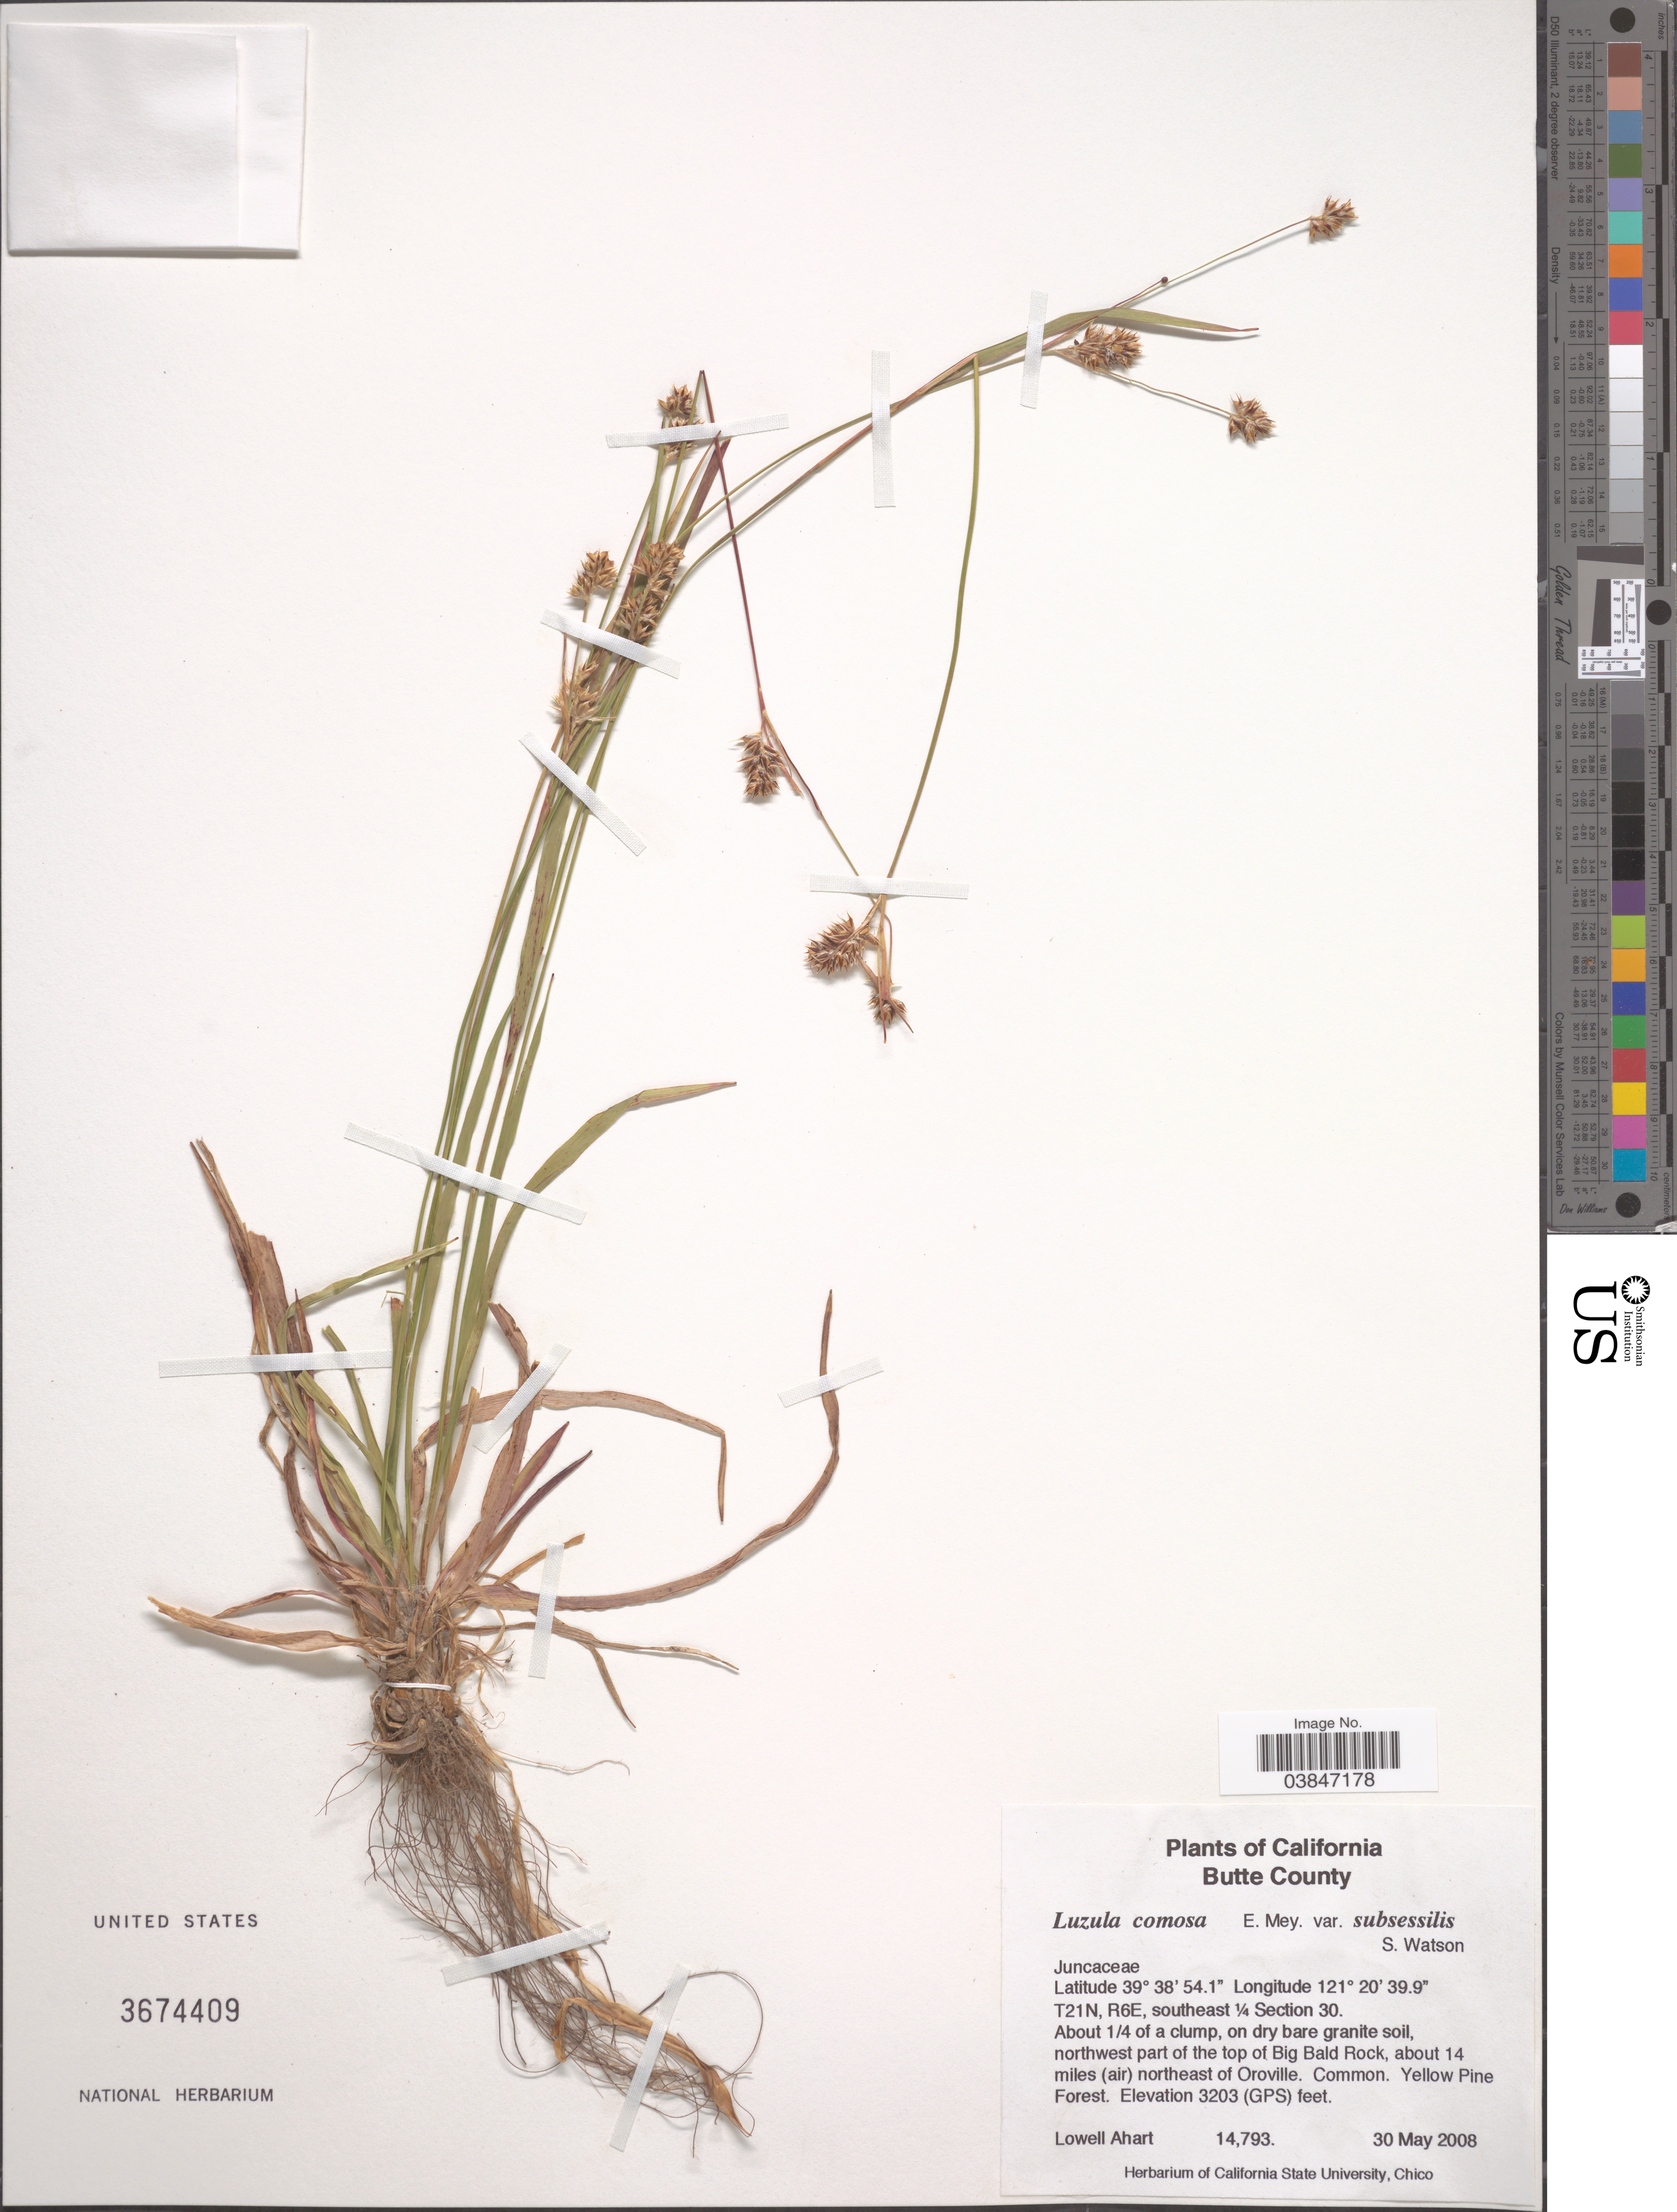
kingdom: Plantae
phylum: Tracheophyta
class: Liliopsida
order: Poales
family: Juncaceae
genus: Luzula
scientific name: Luzula subsessilis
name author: (S. Watson) Buchenau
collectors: L. Ahart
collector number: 14793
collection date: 2008-05-30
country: United States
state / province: California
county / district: Butte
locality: Butte County. T21N, R6E, southeast ¼ Section 30. Northwest part of the top of Big Bald Rock, about 14 miles (air) northeast of Oroville.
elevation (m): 976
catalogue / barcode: US 3674409